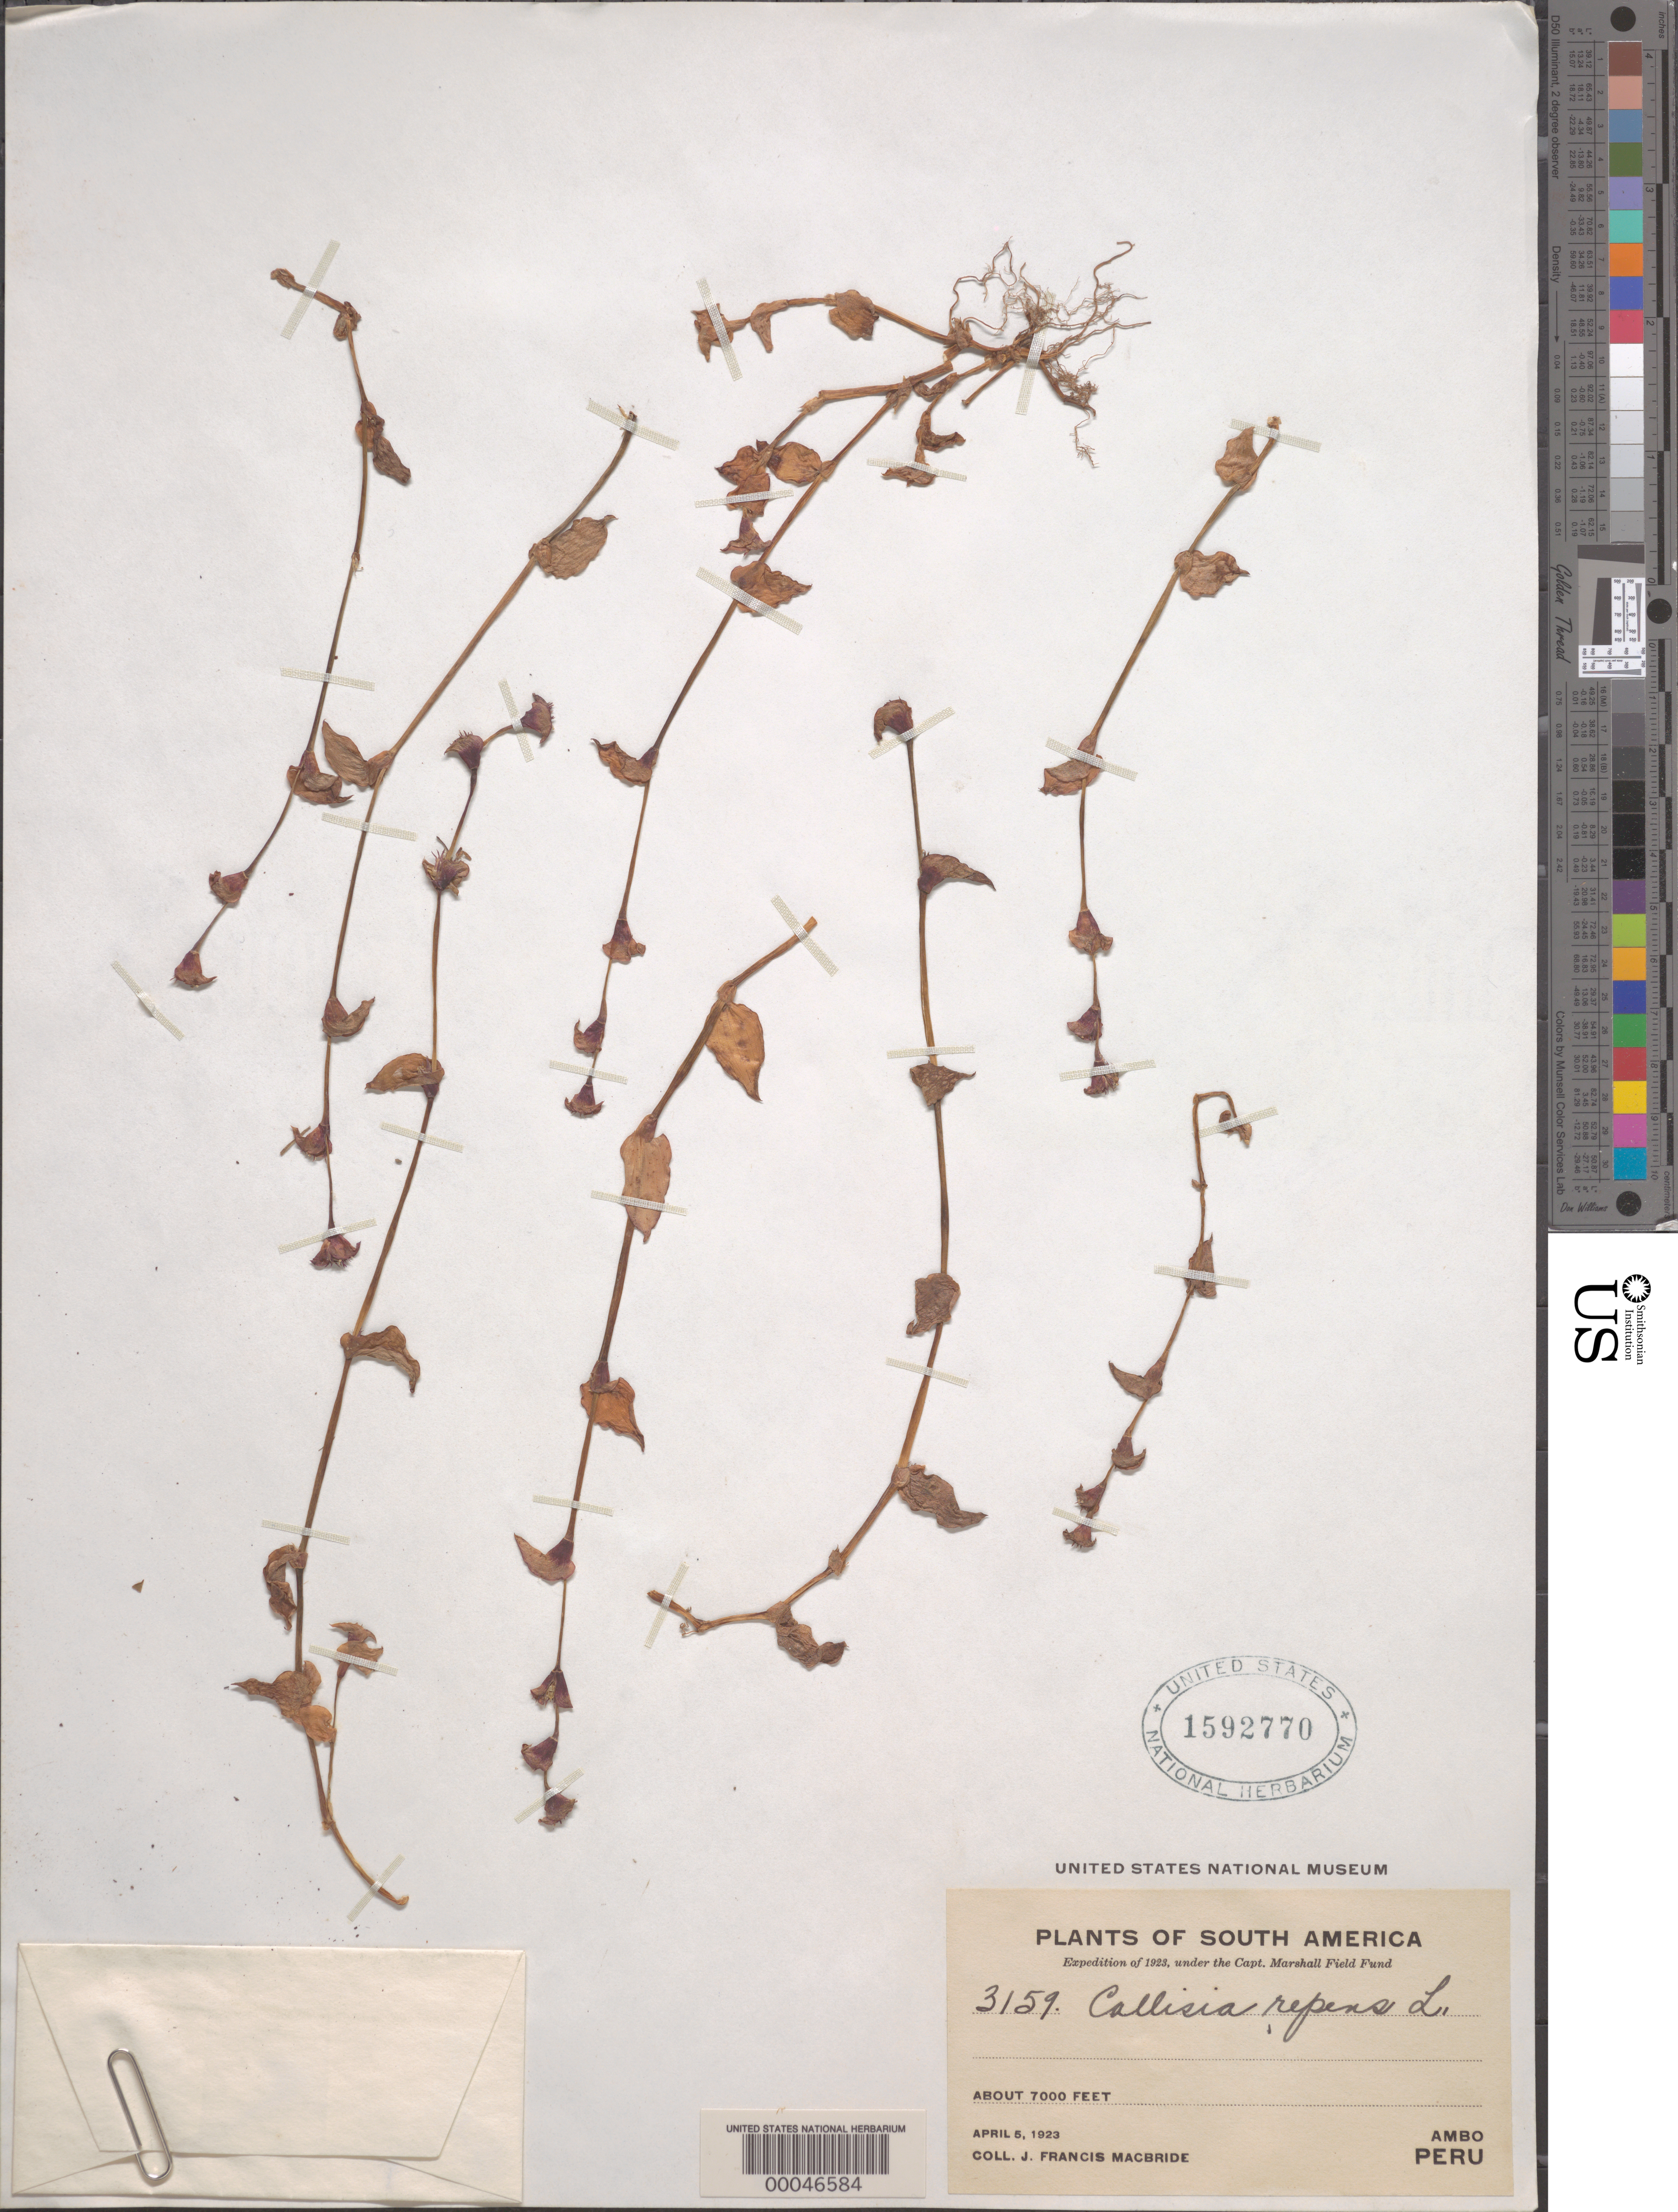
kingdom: Plantae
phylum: Tracheophyta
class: Liliopsida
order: Commelinales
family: Commelinaceae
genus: Callisia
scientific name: Callisia repens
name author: (Jacq.) L.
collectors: J. F. Macbride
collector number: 3159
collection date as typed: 05 Apr 1923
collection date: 1923-04-05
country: Peru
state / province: Huánuco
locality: Ambo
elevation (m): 2135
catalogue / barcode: US 1592770